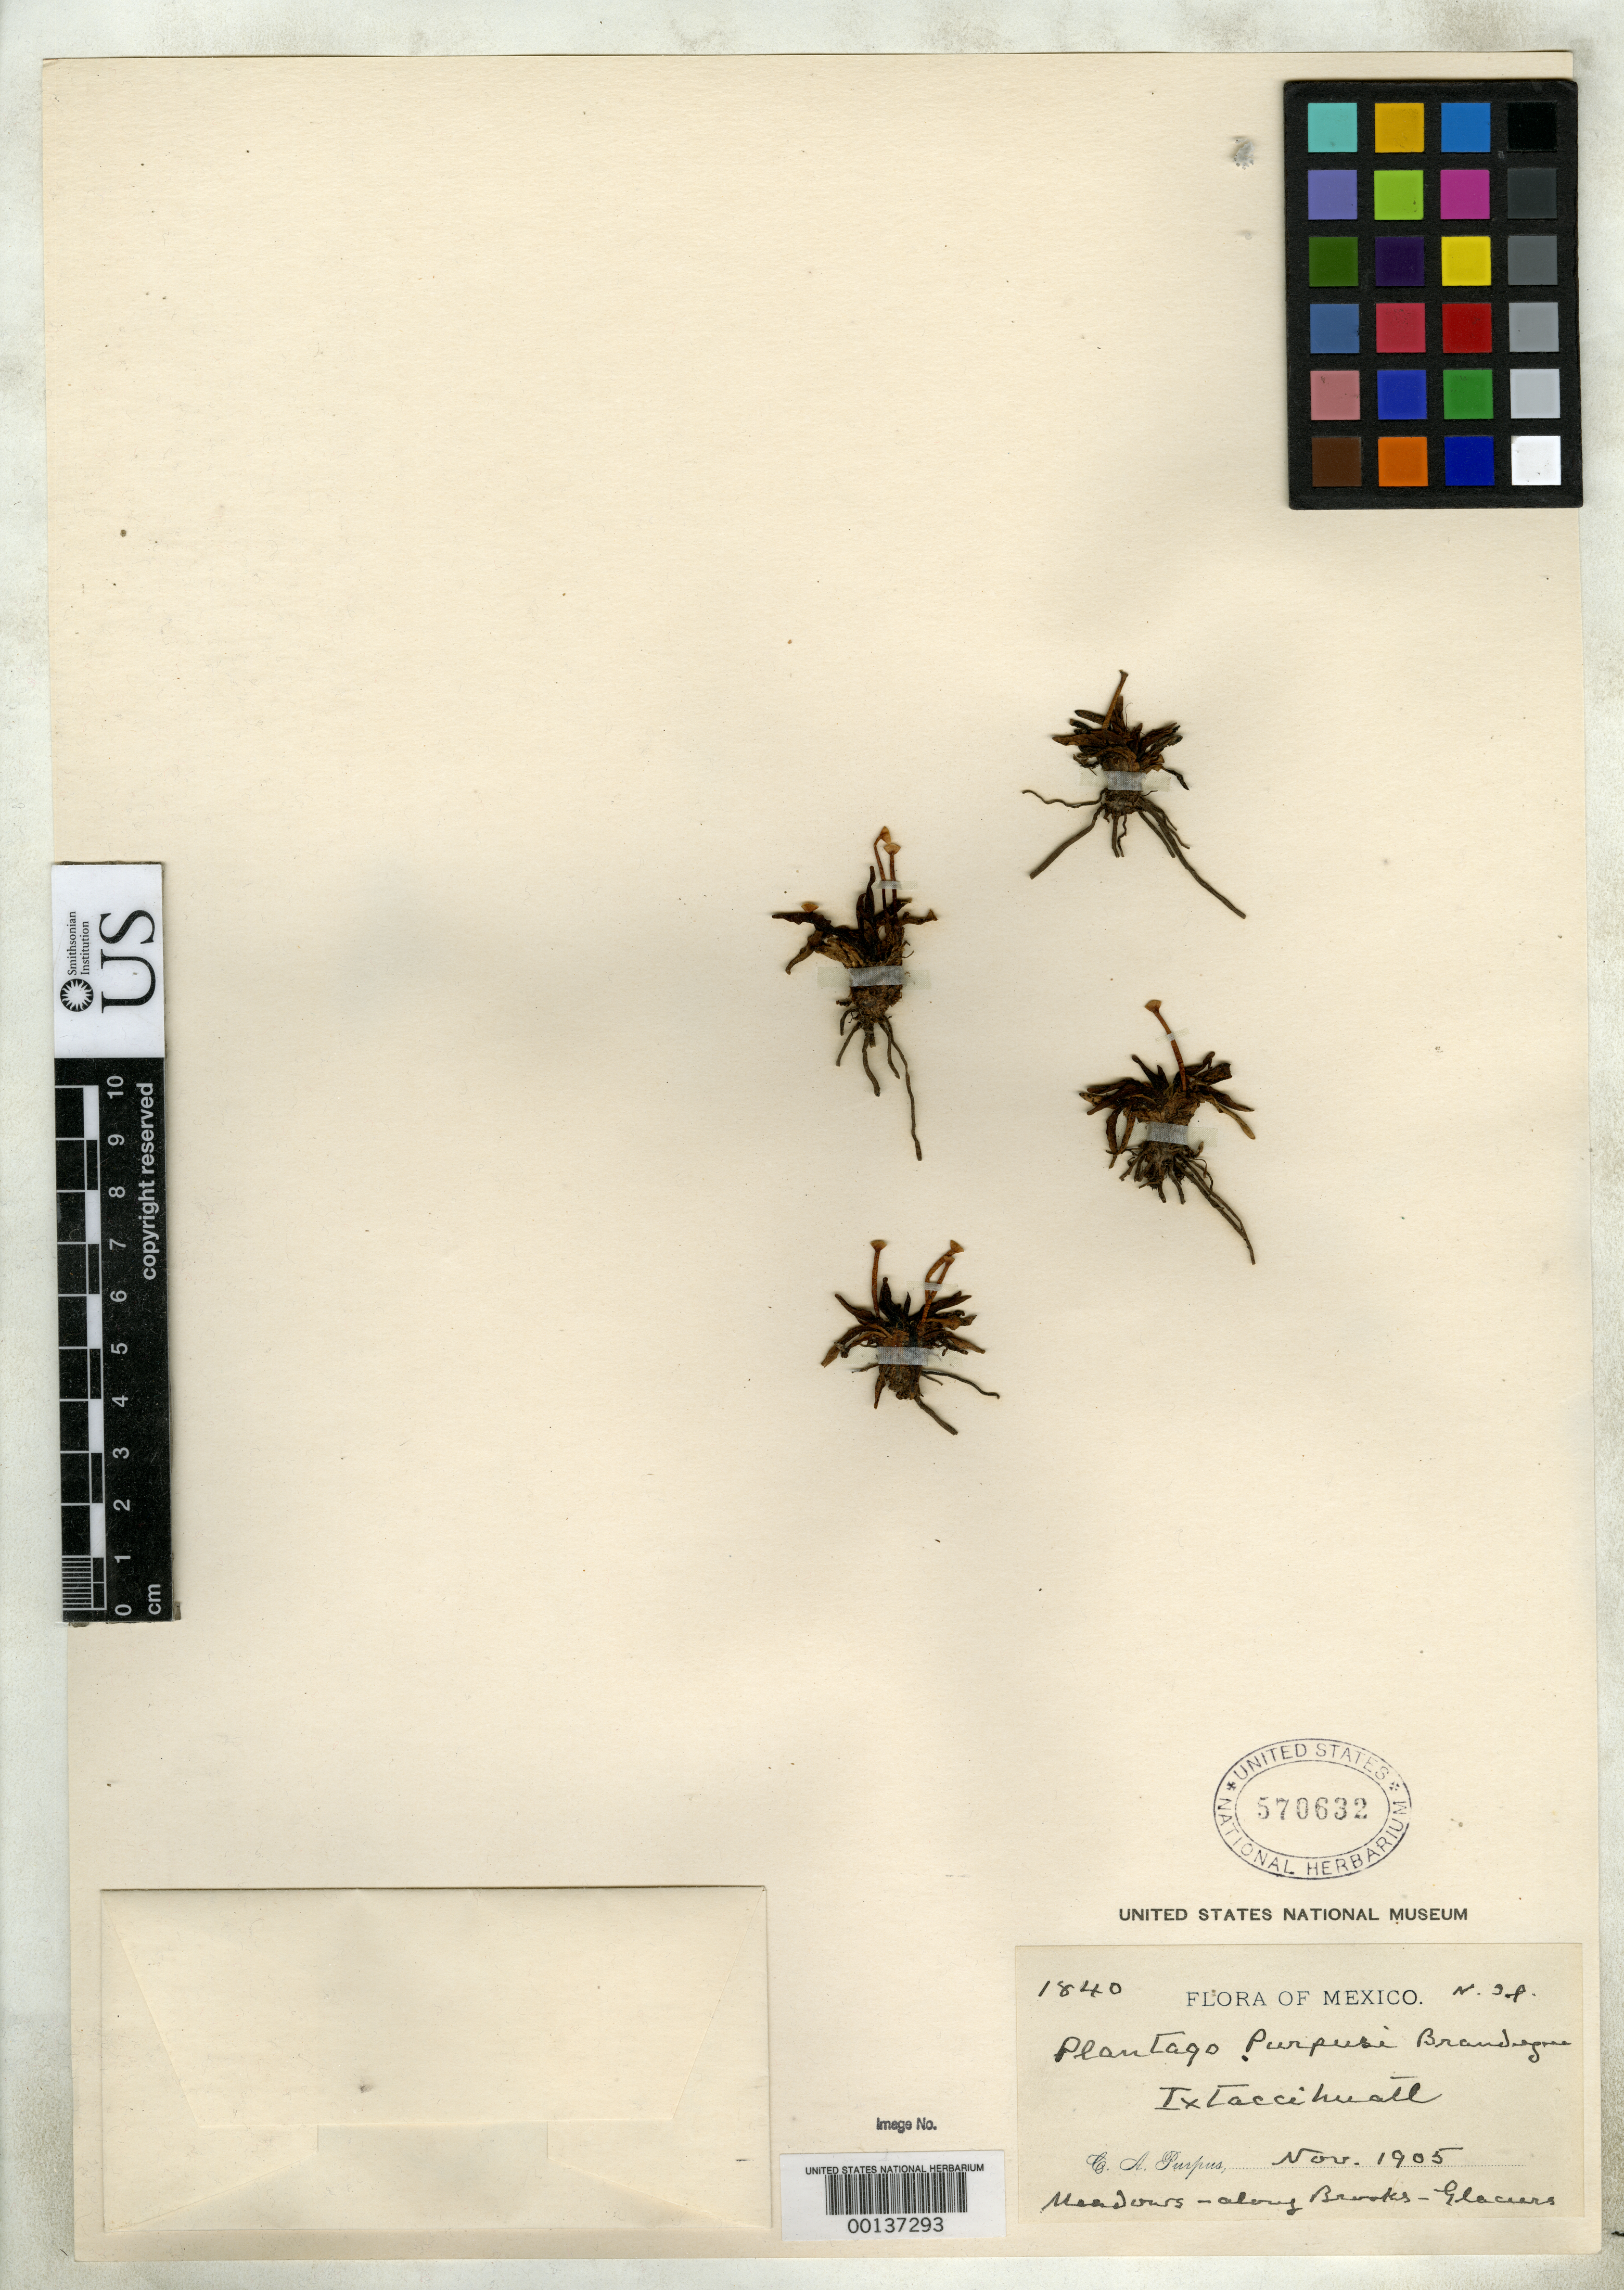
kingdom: Plantae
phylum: Tracheophyta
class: Magnoliopsida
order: Lamiales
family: Plantaginaceae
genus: Plantago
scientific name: Plantago purpusi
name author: Brandegee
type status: Isotype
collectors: C. A. Purpus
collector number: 1840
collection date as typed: Nov 1905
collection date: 1905-11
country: Mexico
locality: Ixtaccihuatl.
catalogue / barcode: US 570632